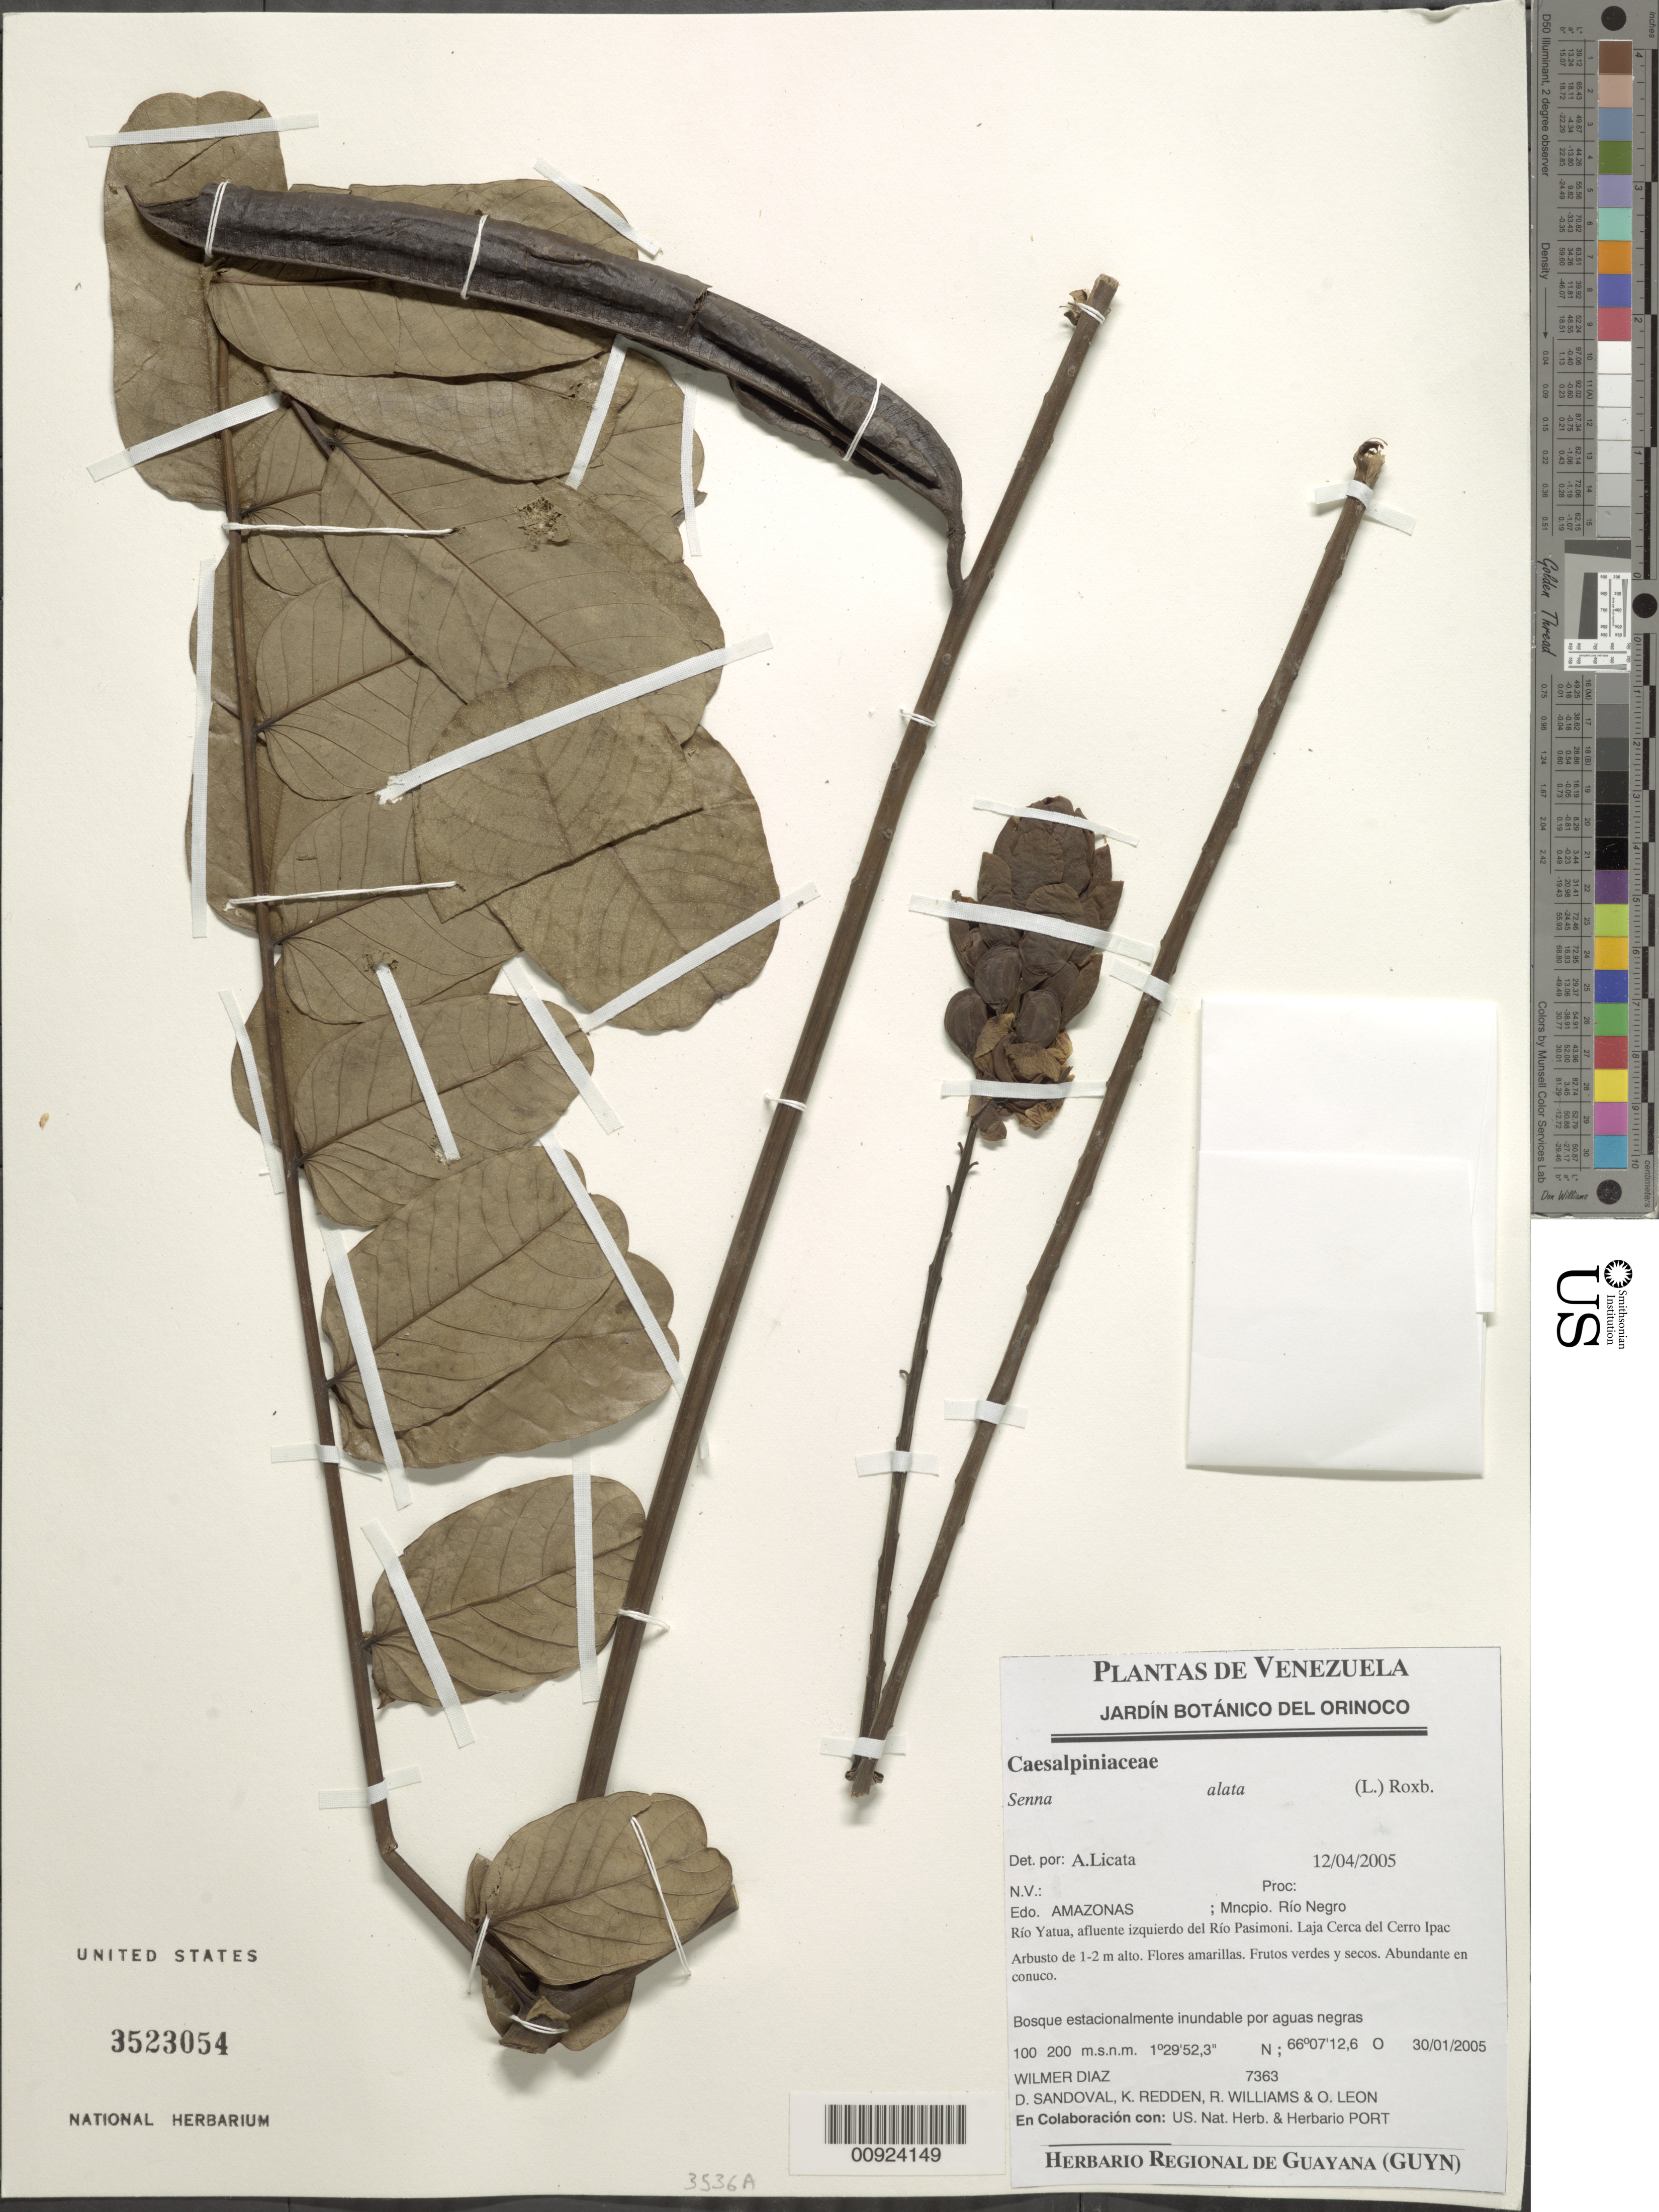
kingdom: Plantae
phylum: Tracheophyta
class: Magnoliopsida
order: Fabales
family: Fabaceae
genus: Senna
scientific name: Senna alata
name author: (L.) Roxb.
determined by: Licata, A., (PORT), Univ. Nac. Exp. de los Llanos Ezequiel Zamora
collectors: W. Díaz P., D. Sandoval, K. M. Redden, R. Williams & O. León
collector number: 7363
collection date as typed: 30-Jan-05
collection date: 2005-01-30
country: Venezuela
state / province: Amazonas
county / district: Río Negro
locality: Río Yatua, afluente izquierdo del Río Pasimoni. Laja cerca del Cerro Ipac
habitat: Bosque estacionalmente inundable por aguas negras; en conuco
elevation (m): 100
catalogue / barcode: US 3523054